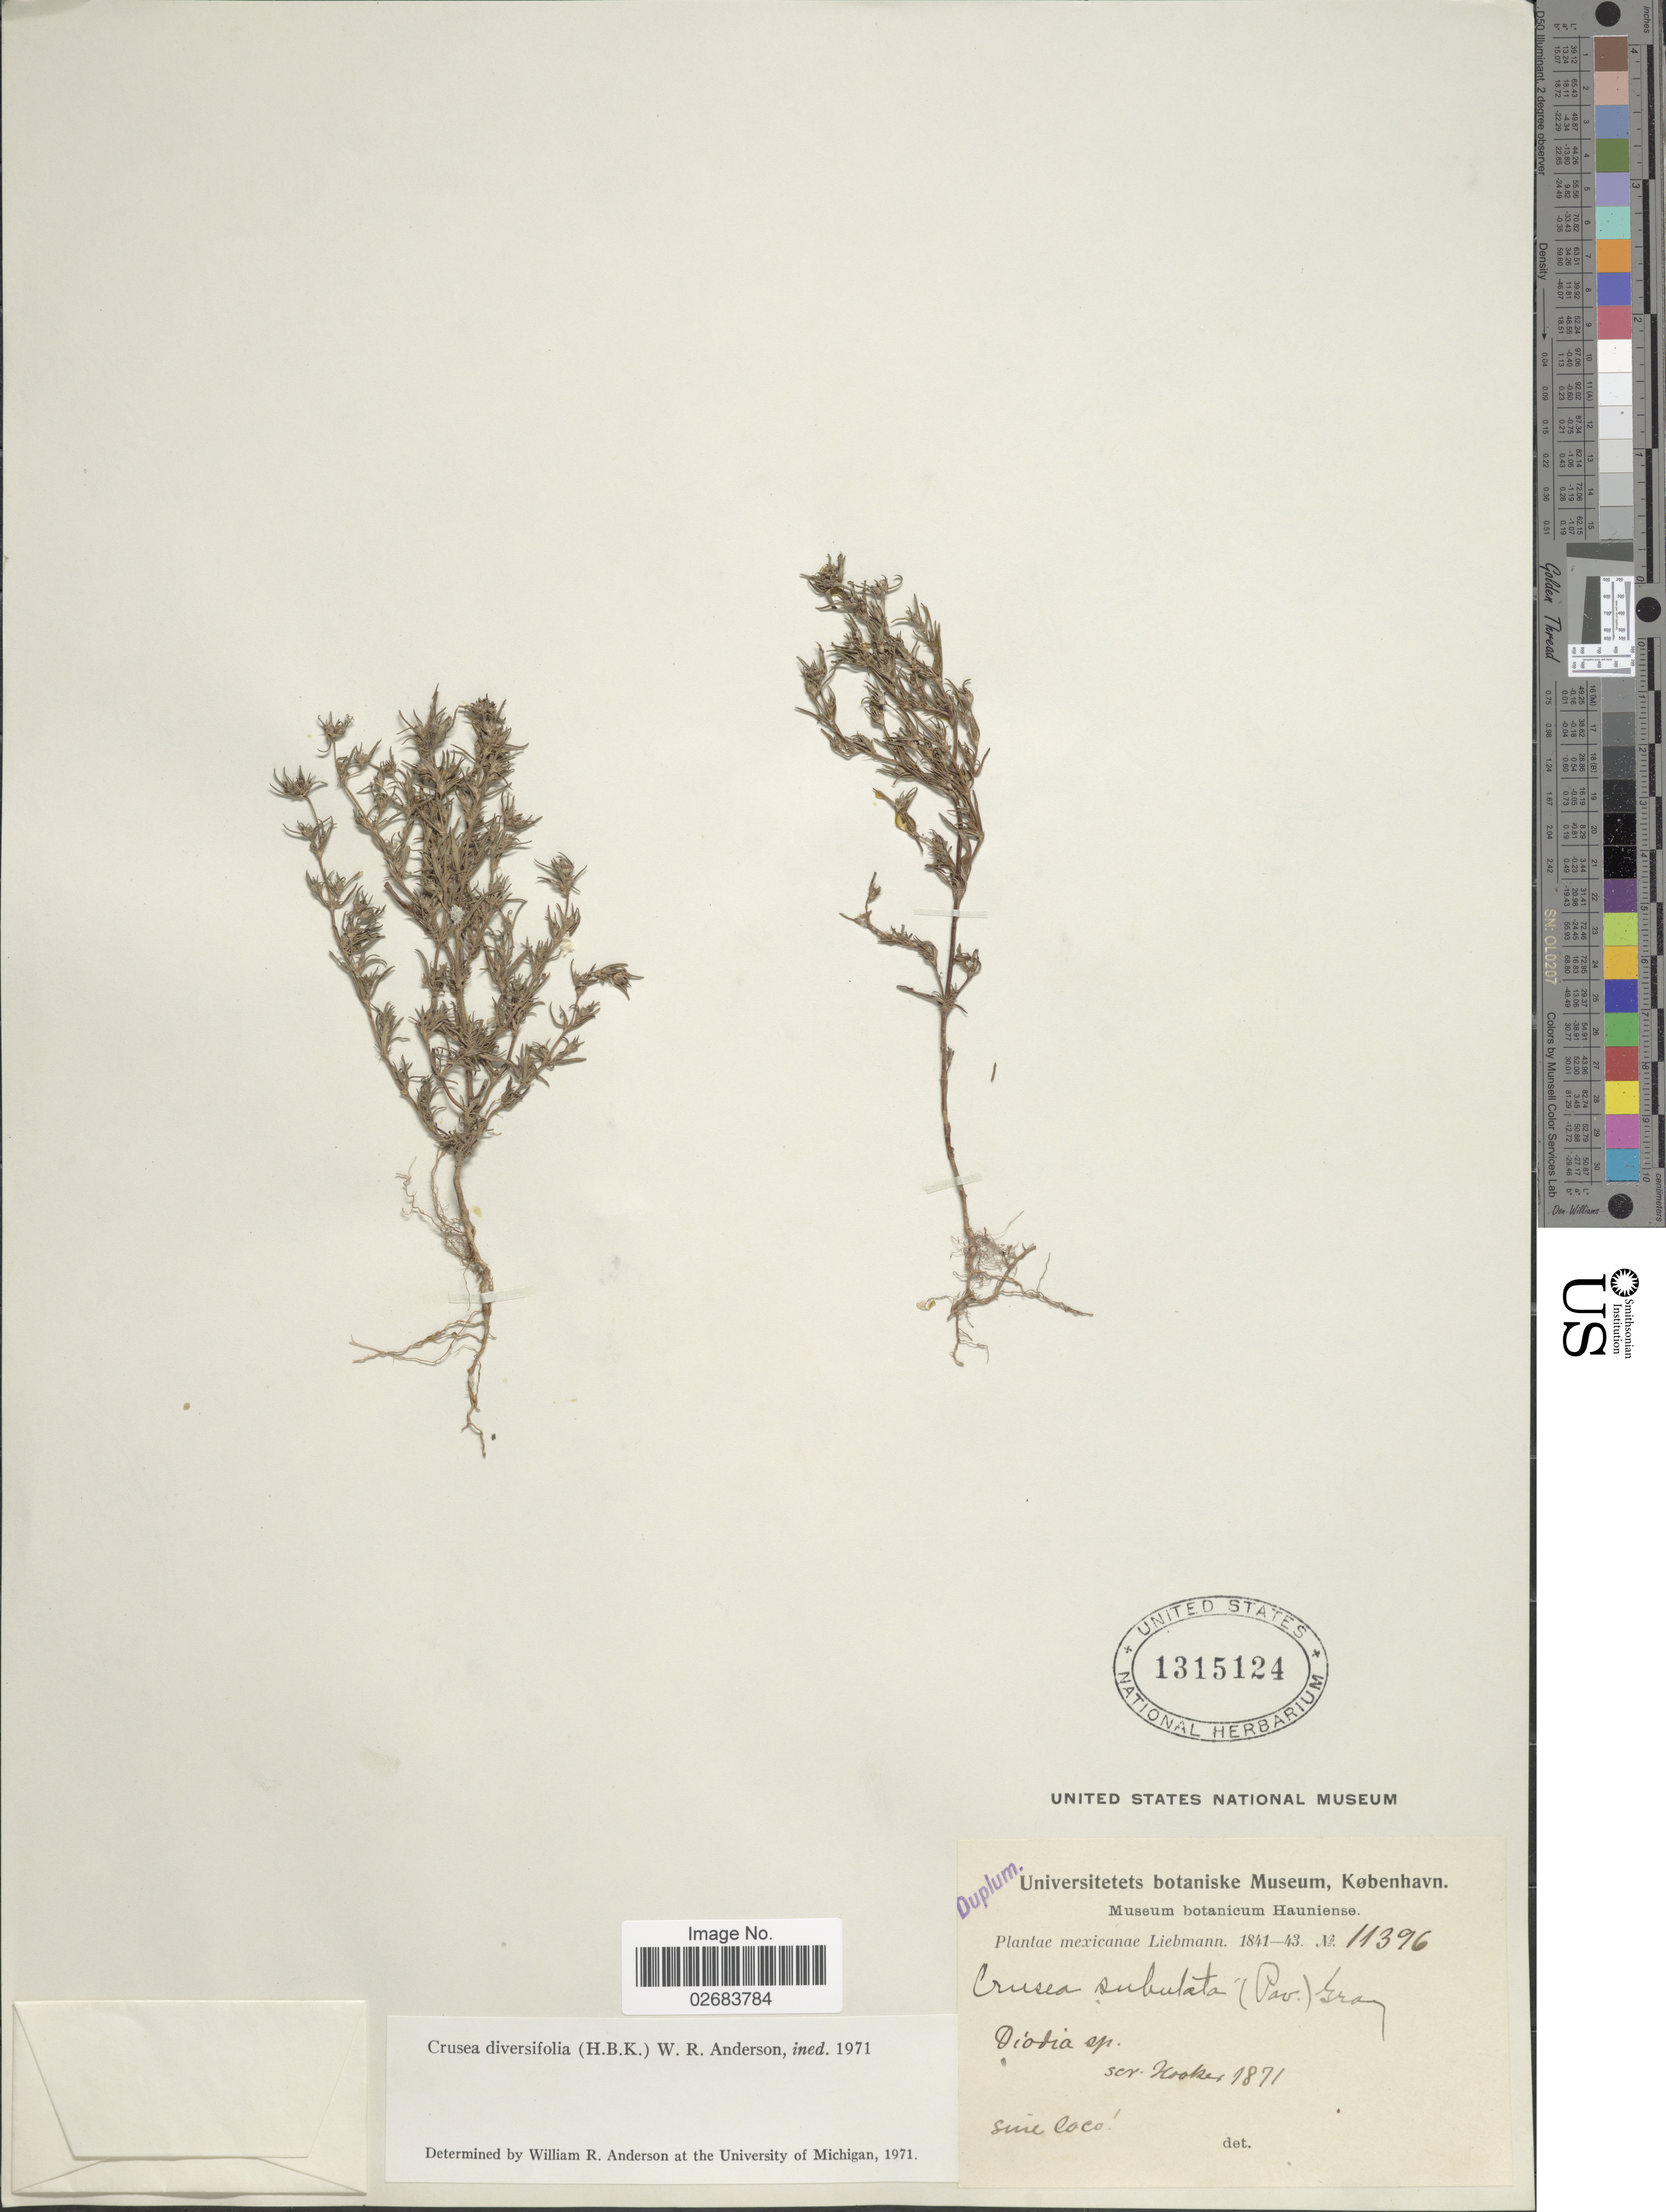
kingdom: Plantae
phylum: Tracheophyta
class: Magnoliopsida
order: Gentianales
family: Rubiaceae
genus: Crusea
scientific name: Crusea diversifolia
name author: (Kunth) W.R. Anderson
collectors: Liebmann, --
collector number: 11396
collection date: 1841/1842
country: Mexico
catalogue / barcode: US 1315124